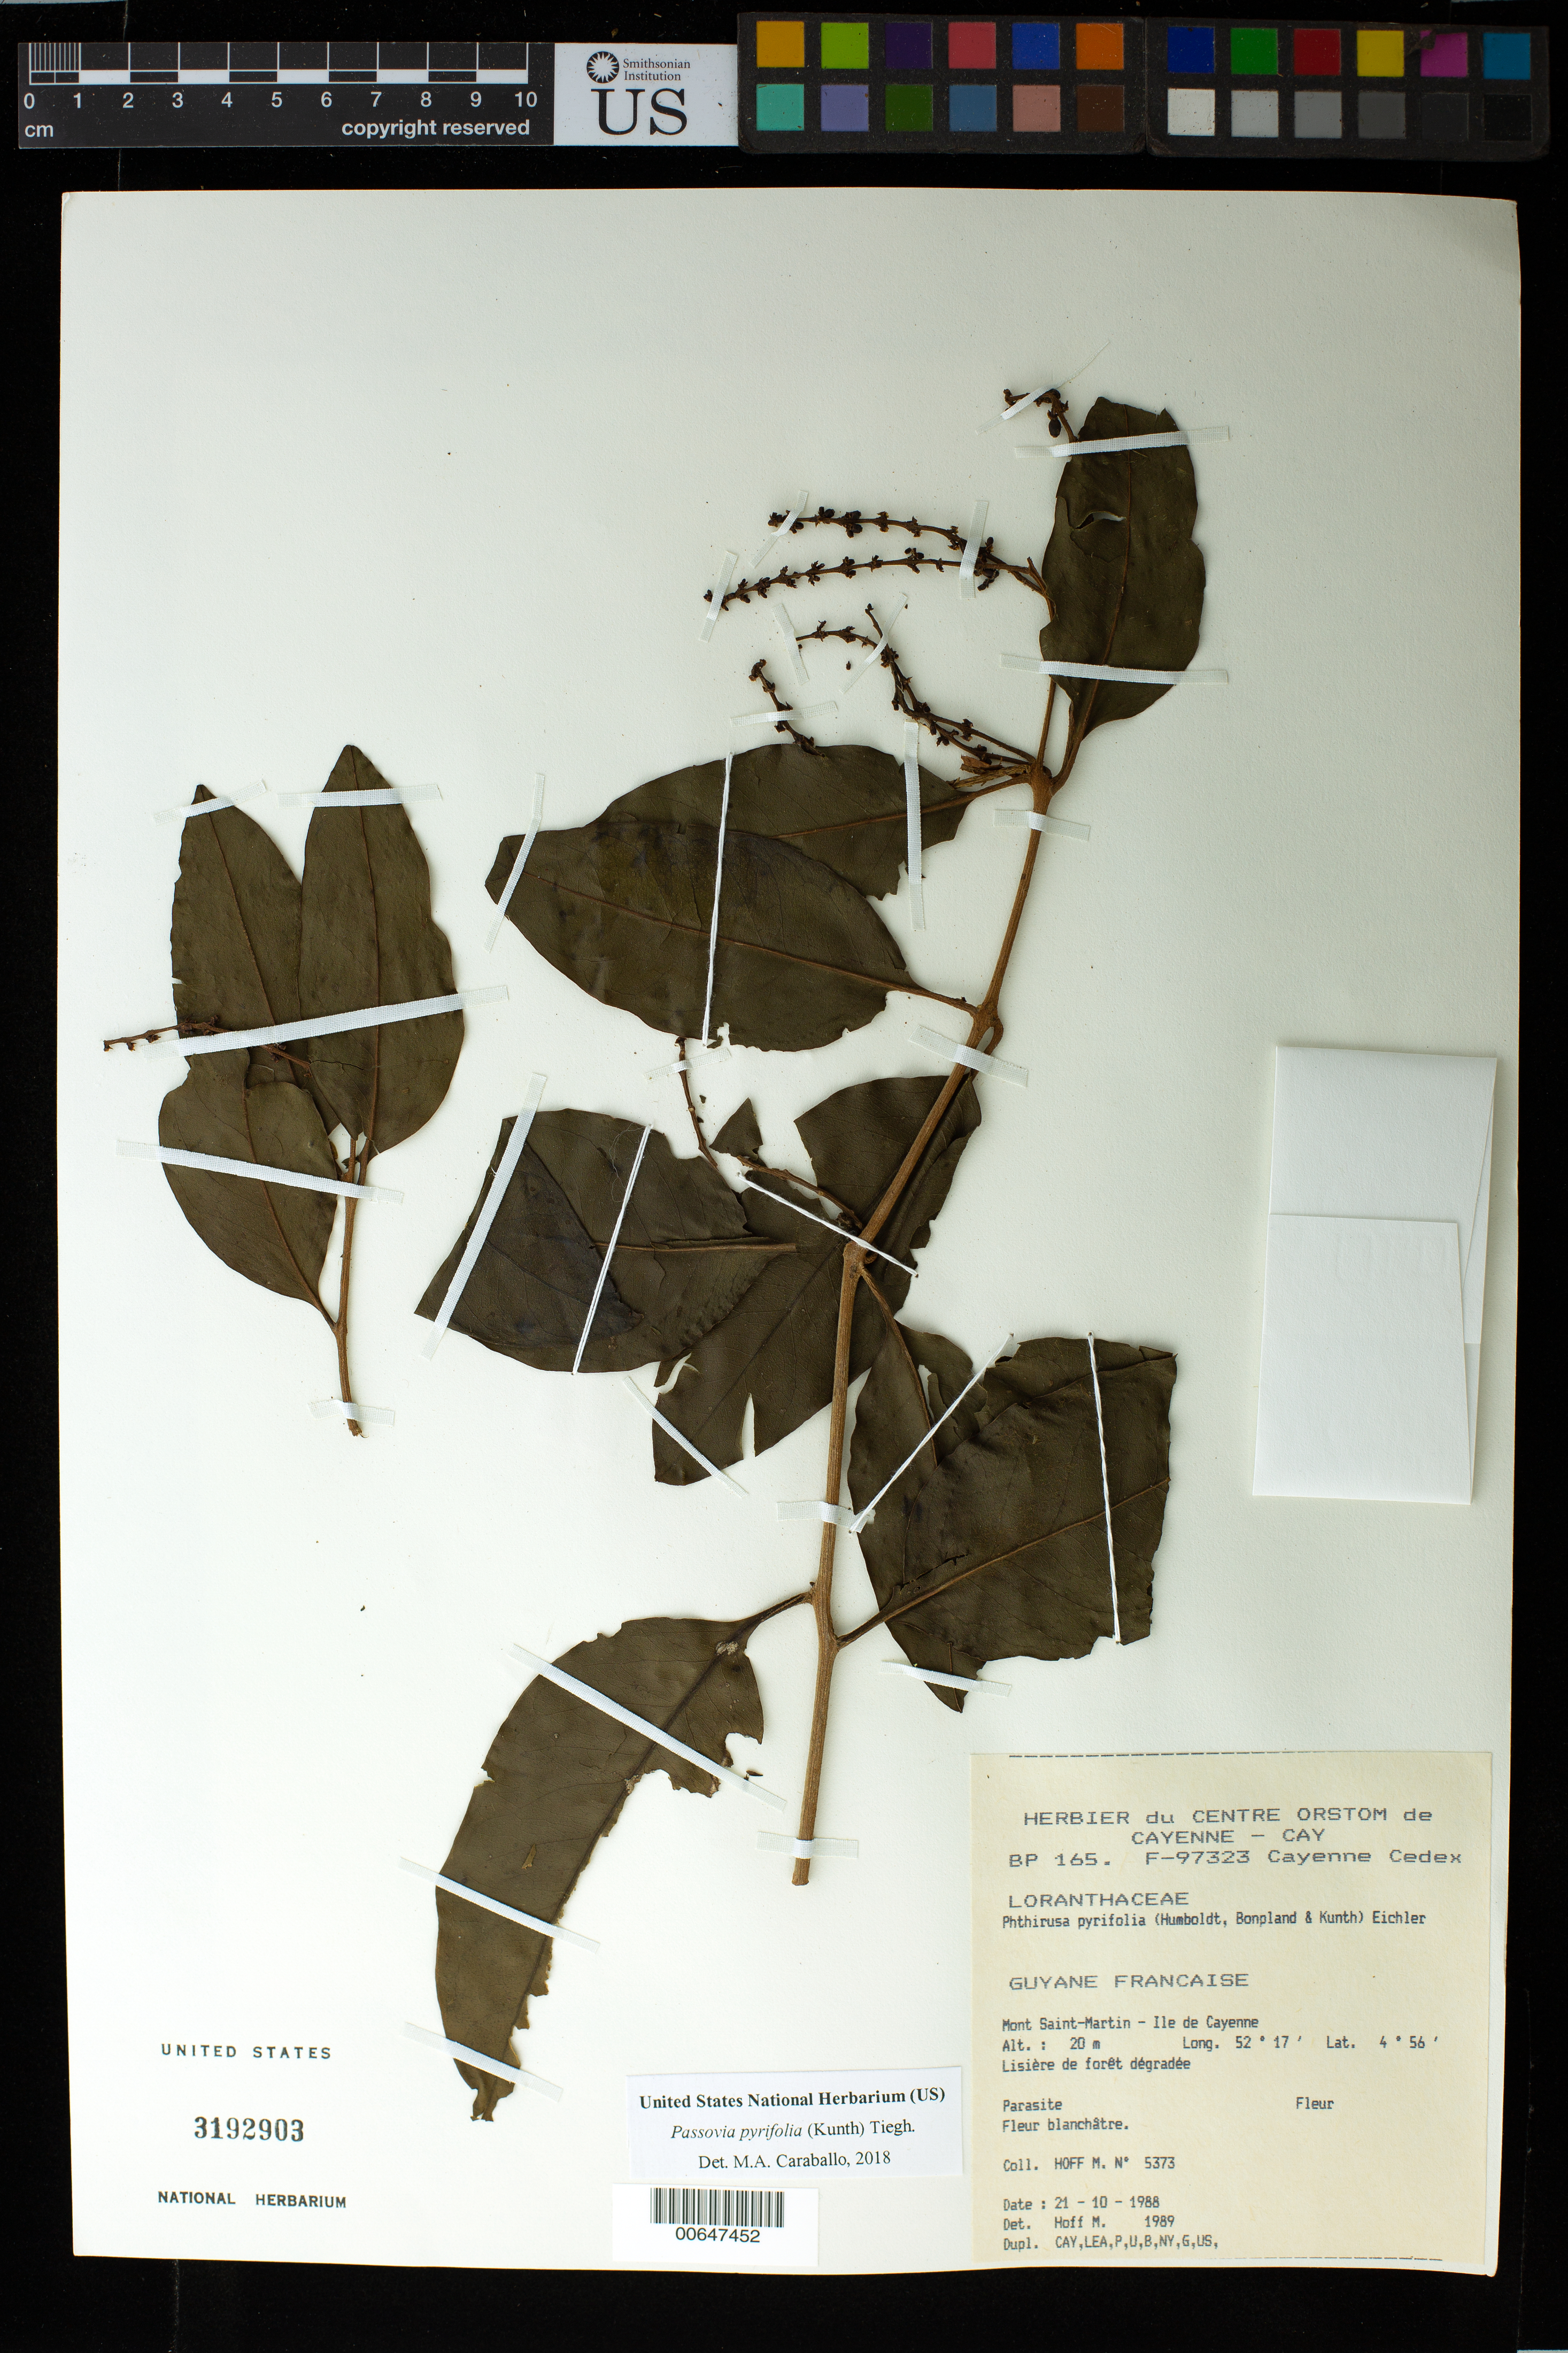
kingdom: Plantae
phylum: Tracheophyta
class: Magnoliopsida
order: Santalales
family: Loranthaceae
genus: Passovia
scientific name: Passovia pyrifolia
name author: (Kunth) Tiegh.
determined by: Caraballo-Ortiz, Marcos A., (MISS), University of Mississippi (UNITED STATES)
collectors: M. Hoff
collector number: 5373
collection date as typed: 21-Oct-88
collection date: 1988-10-21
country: French Guiana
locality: Mont Saint-Martin, Ile de Cayenne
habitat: Edge of disturbed forest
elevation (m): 20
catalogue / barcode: US 3192903